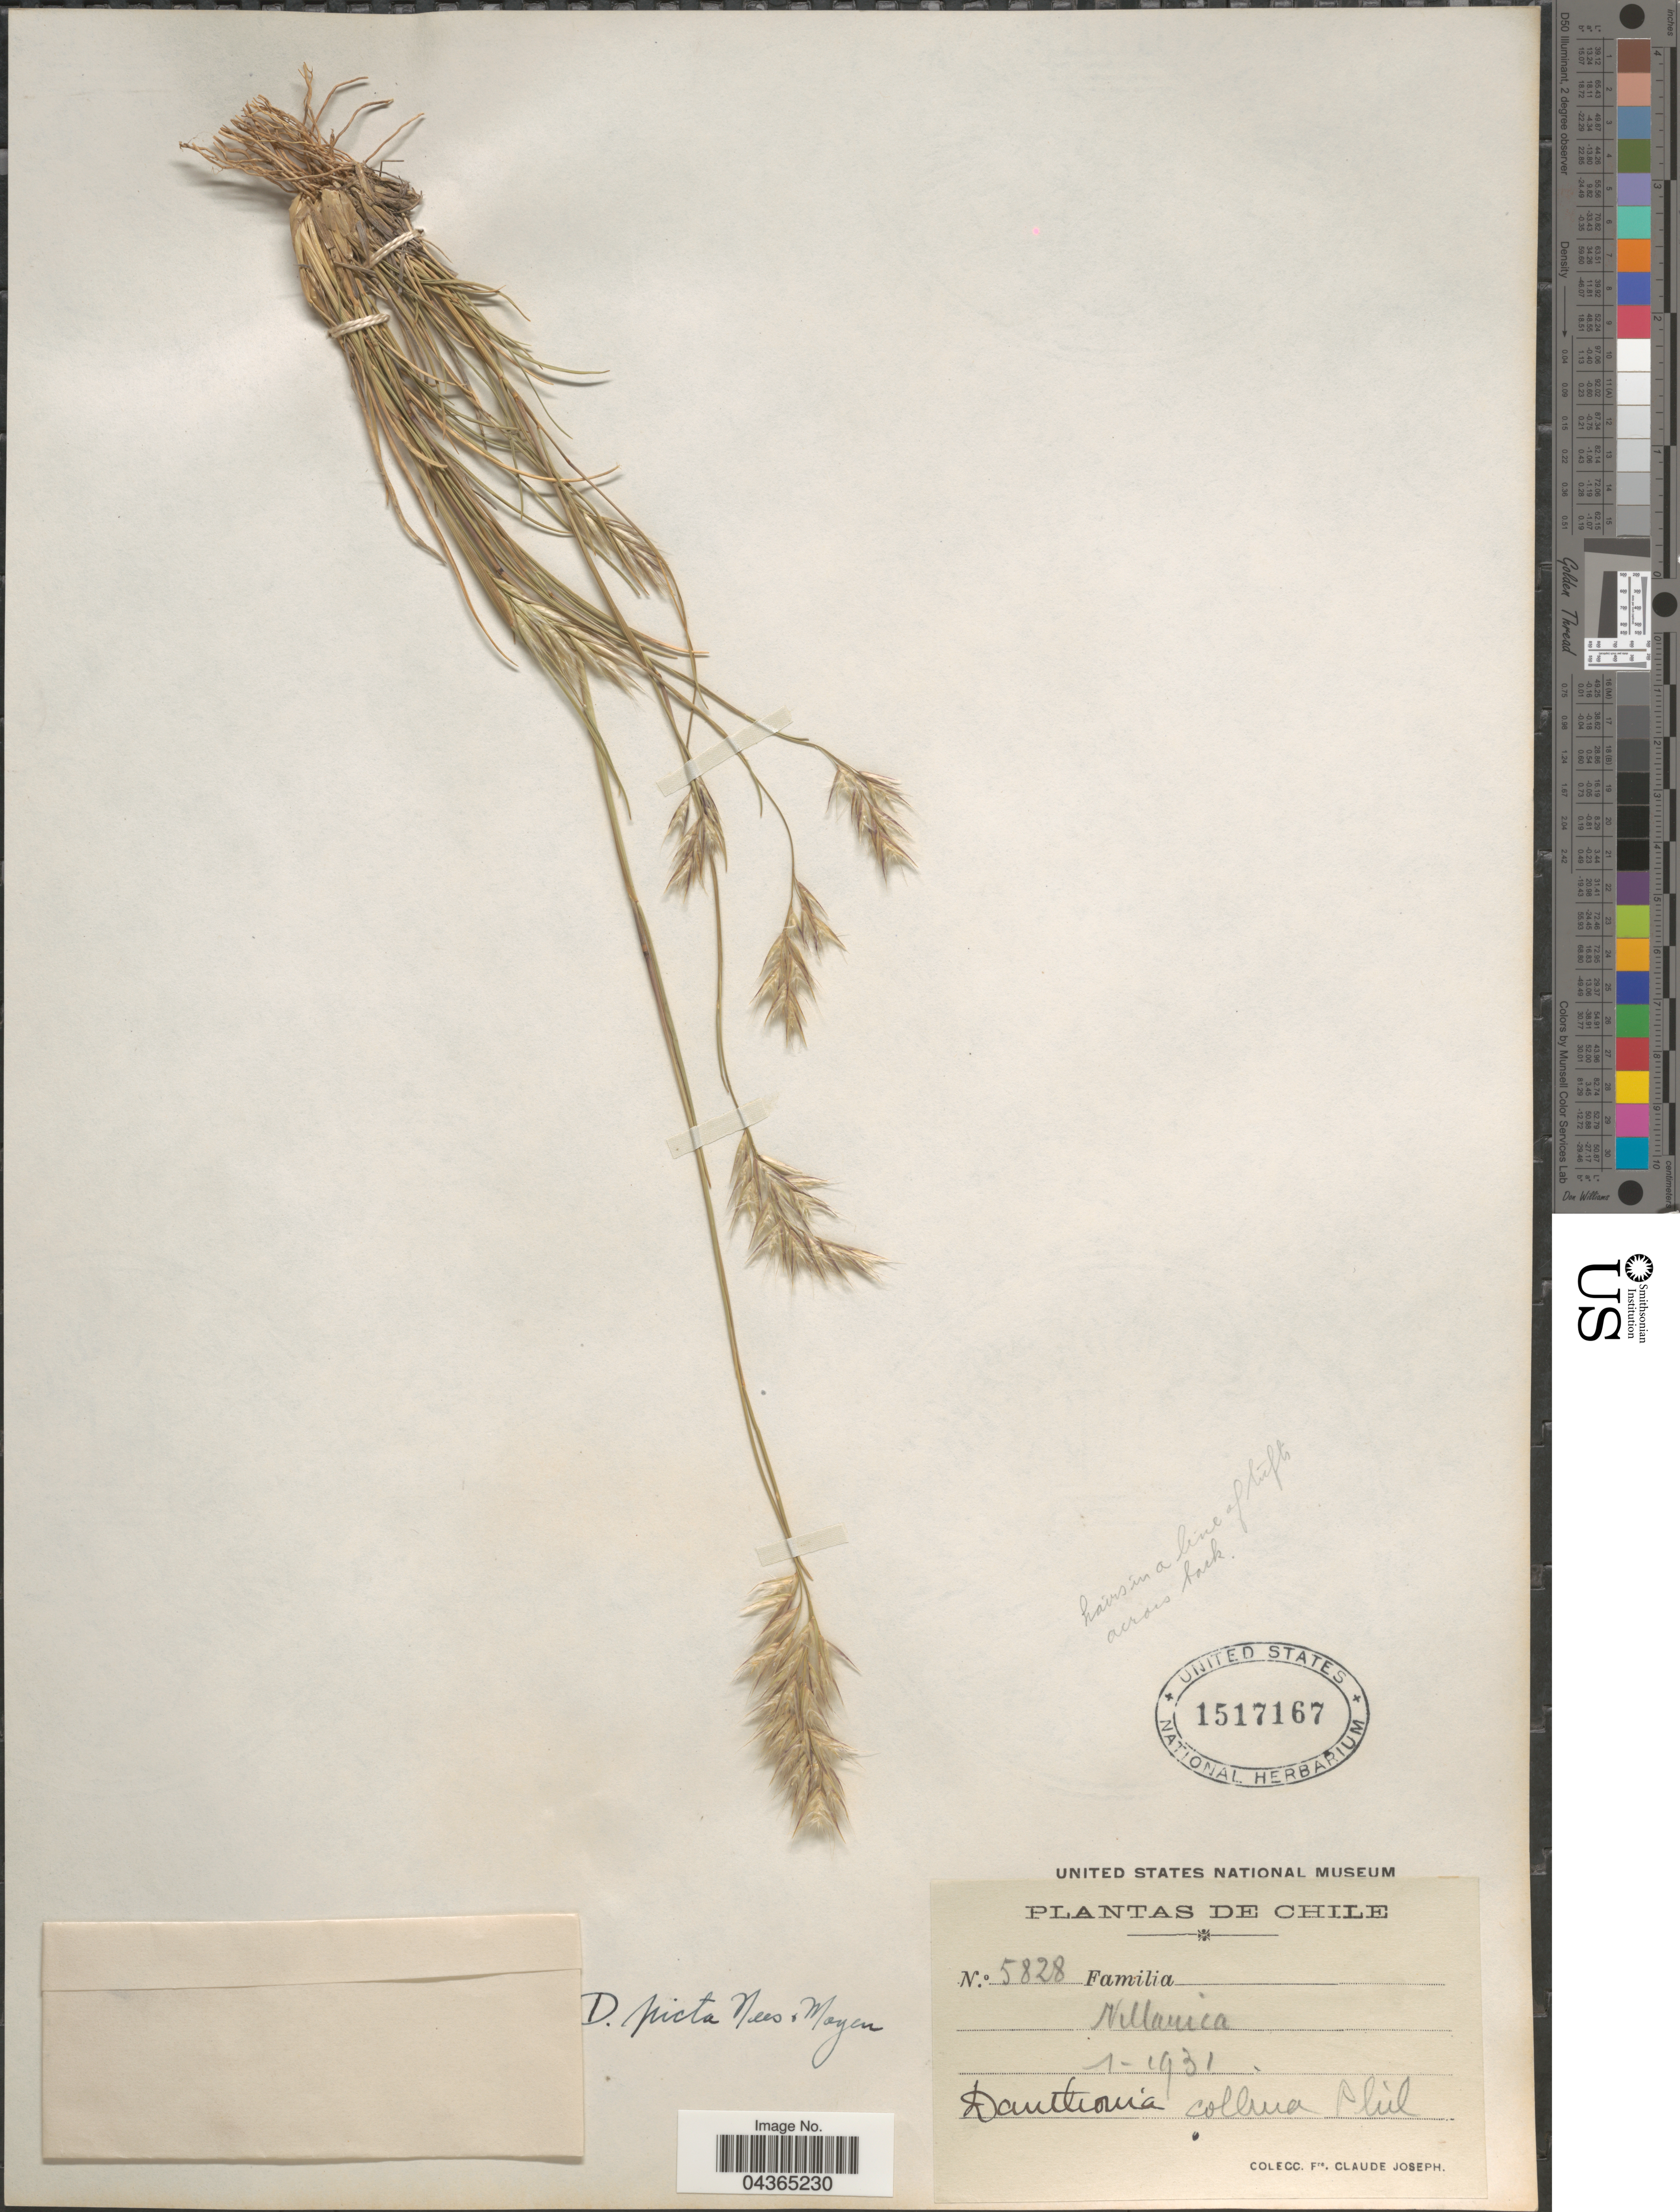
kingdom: Plantae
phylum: Tracheophyta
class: Liliopsida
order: Poales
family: Poaceae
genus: Rytidosperma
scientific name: Rytidosperma pictum var. pictum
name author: (Nees & Meyen) Nicora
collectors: Bro. Claude-Joseph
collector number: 5828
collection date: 1931-01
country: Chile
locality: Villarica.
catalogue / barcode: US 1517167